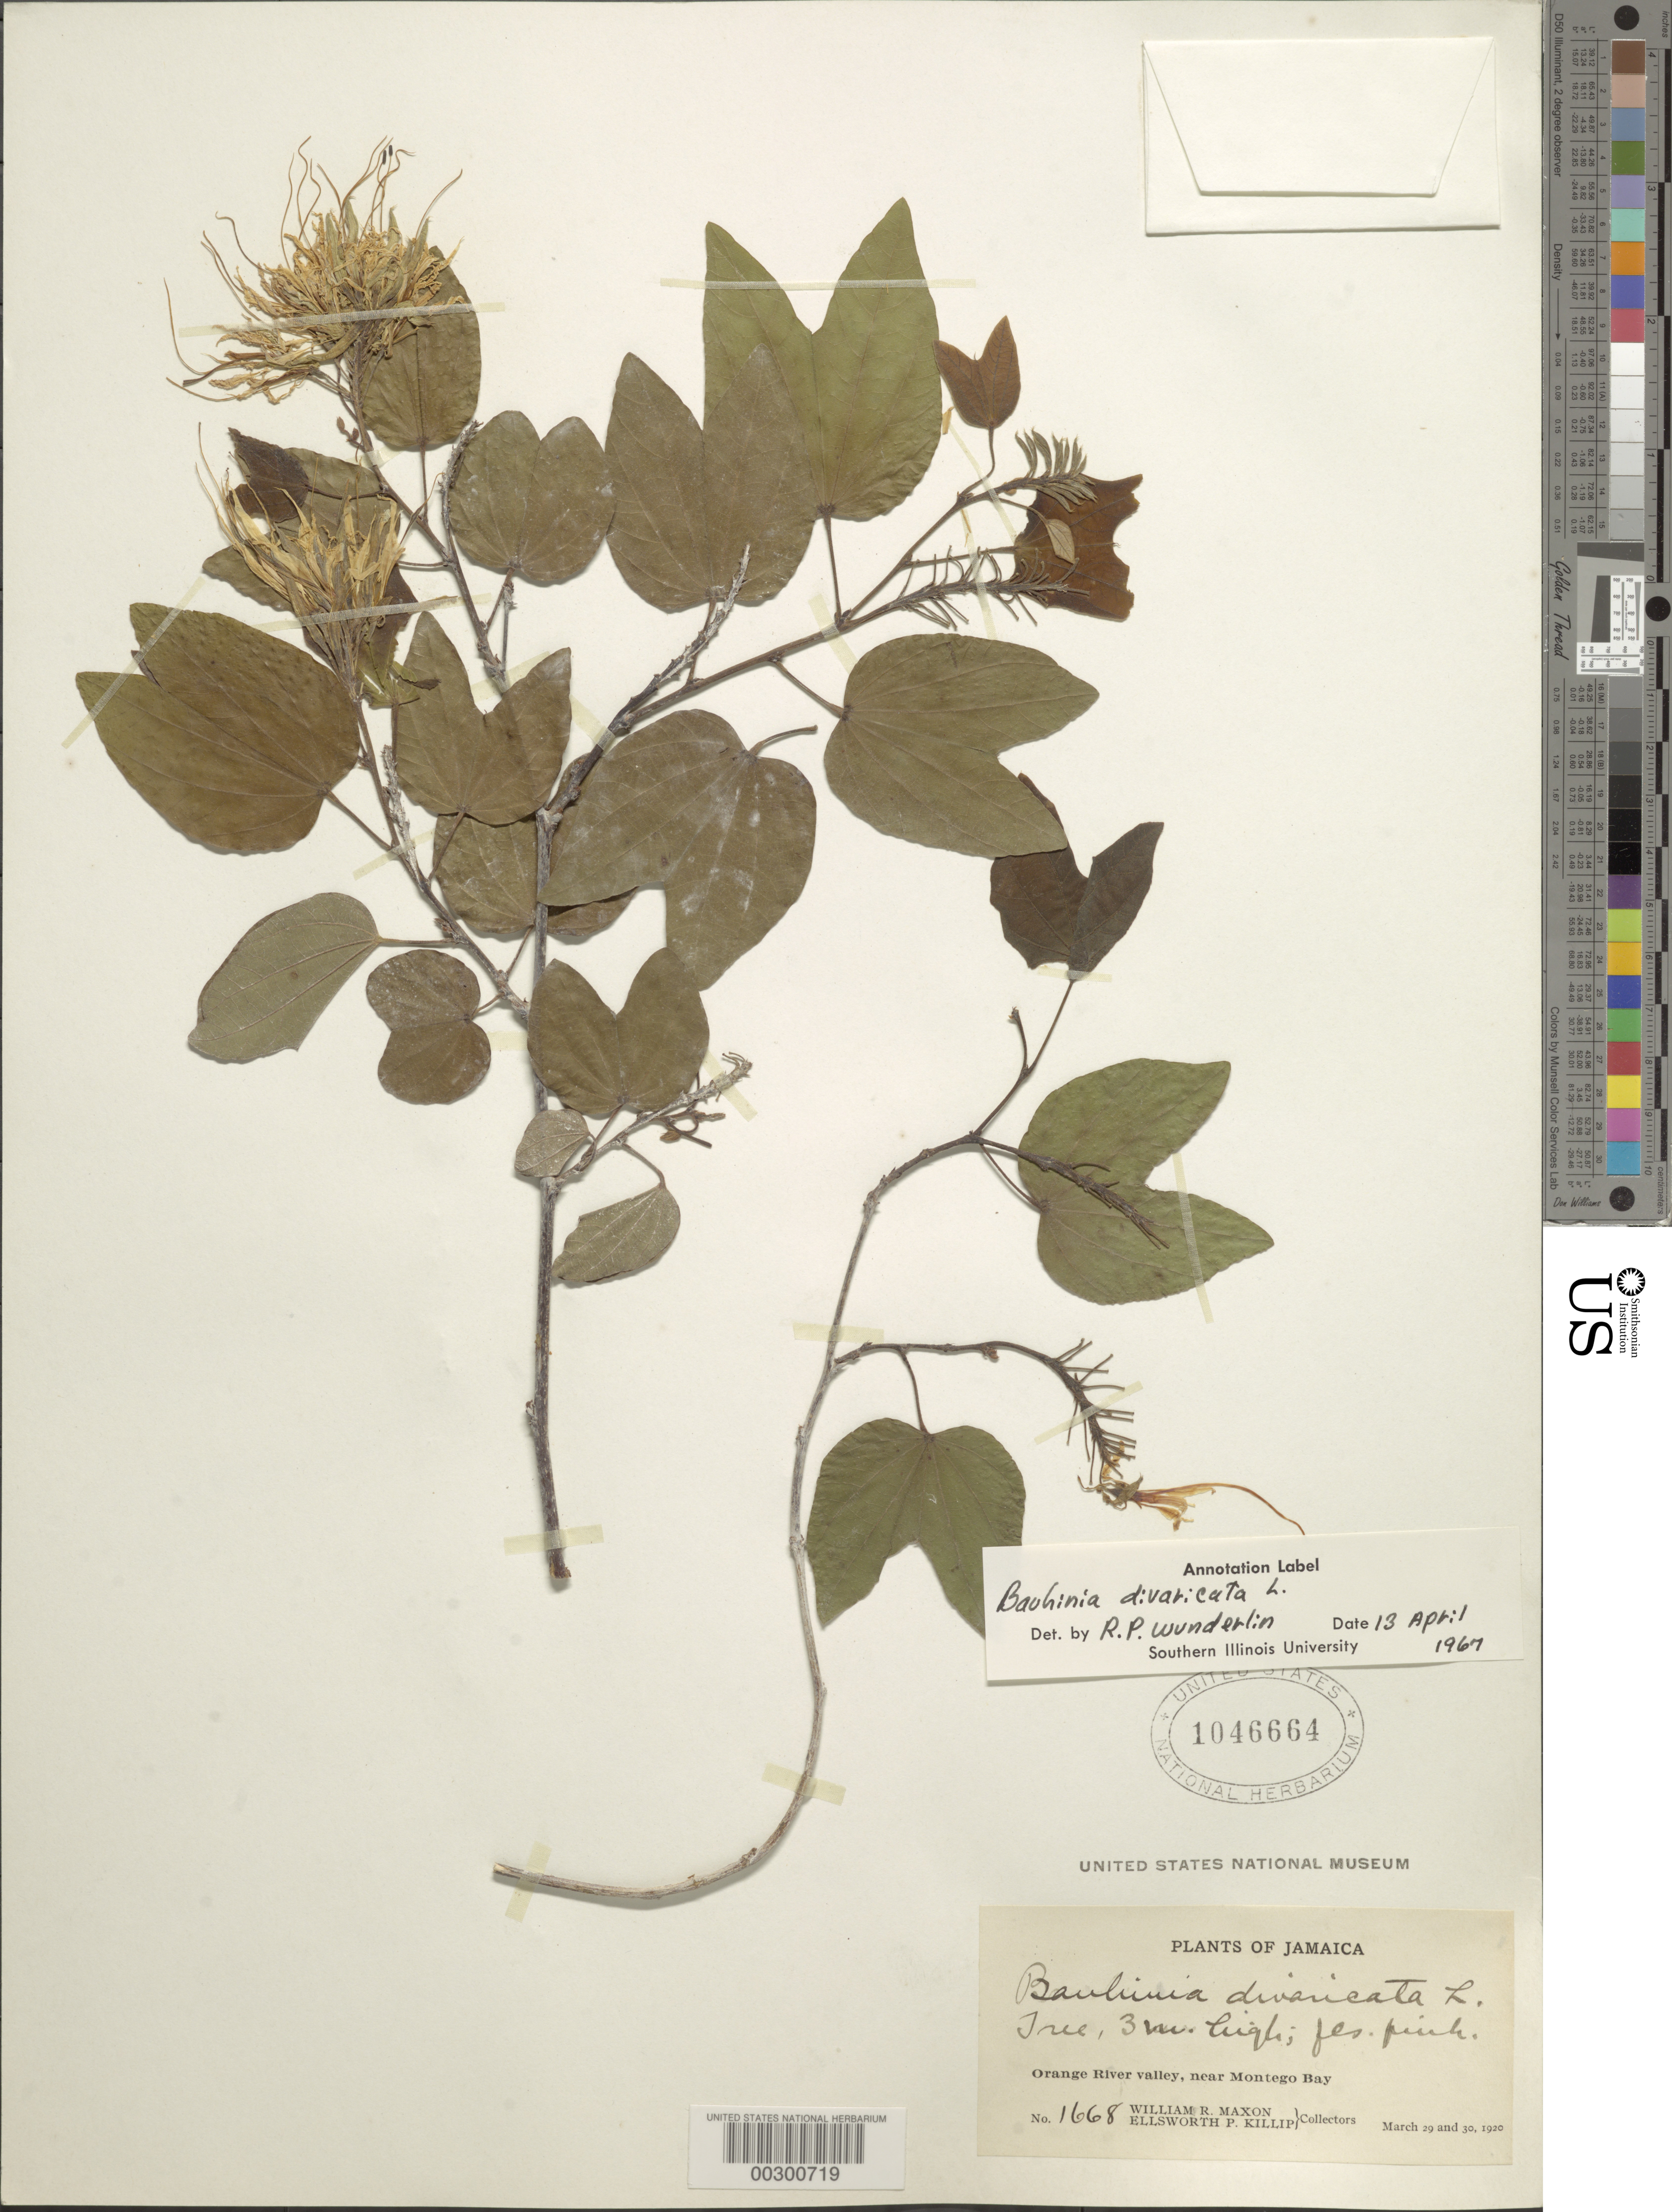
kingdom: Plantae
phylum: Tracheophyta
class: Magnoliopsida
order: Fabales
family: Fabaceae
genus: Bauhinia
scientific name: Bauhinia divaricata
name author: L.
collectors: W. R. Maxon & E. P. Killip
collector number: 1668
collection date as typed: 29 Mar 1920 to 30 Mar 1920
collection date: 1920-03-29/1920-03-30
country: Jamaica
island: Greater Antilles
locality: Orange river valley, near montego bay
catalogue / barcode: US 1046664